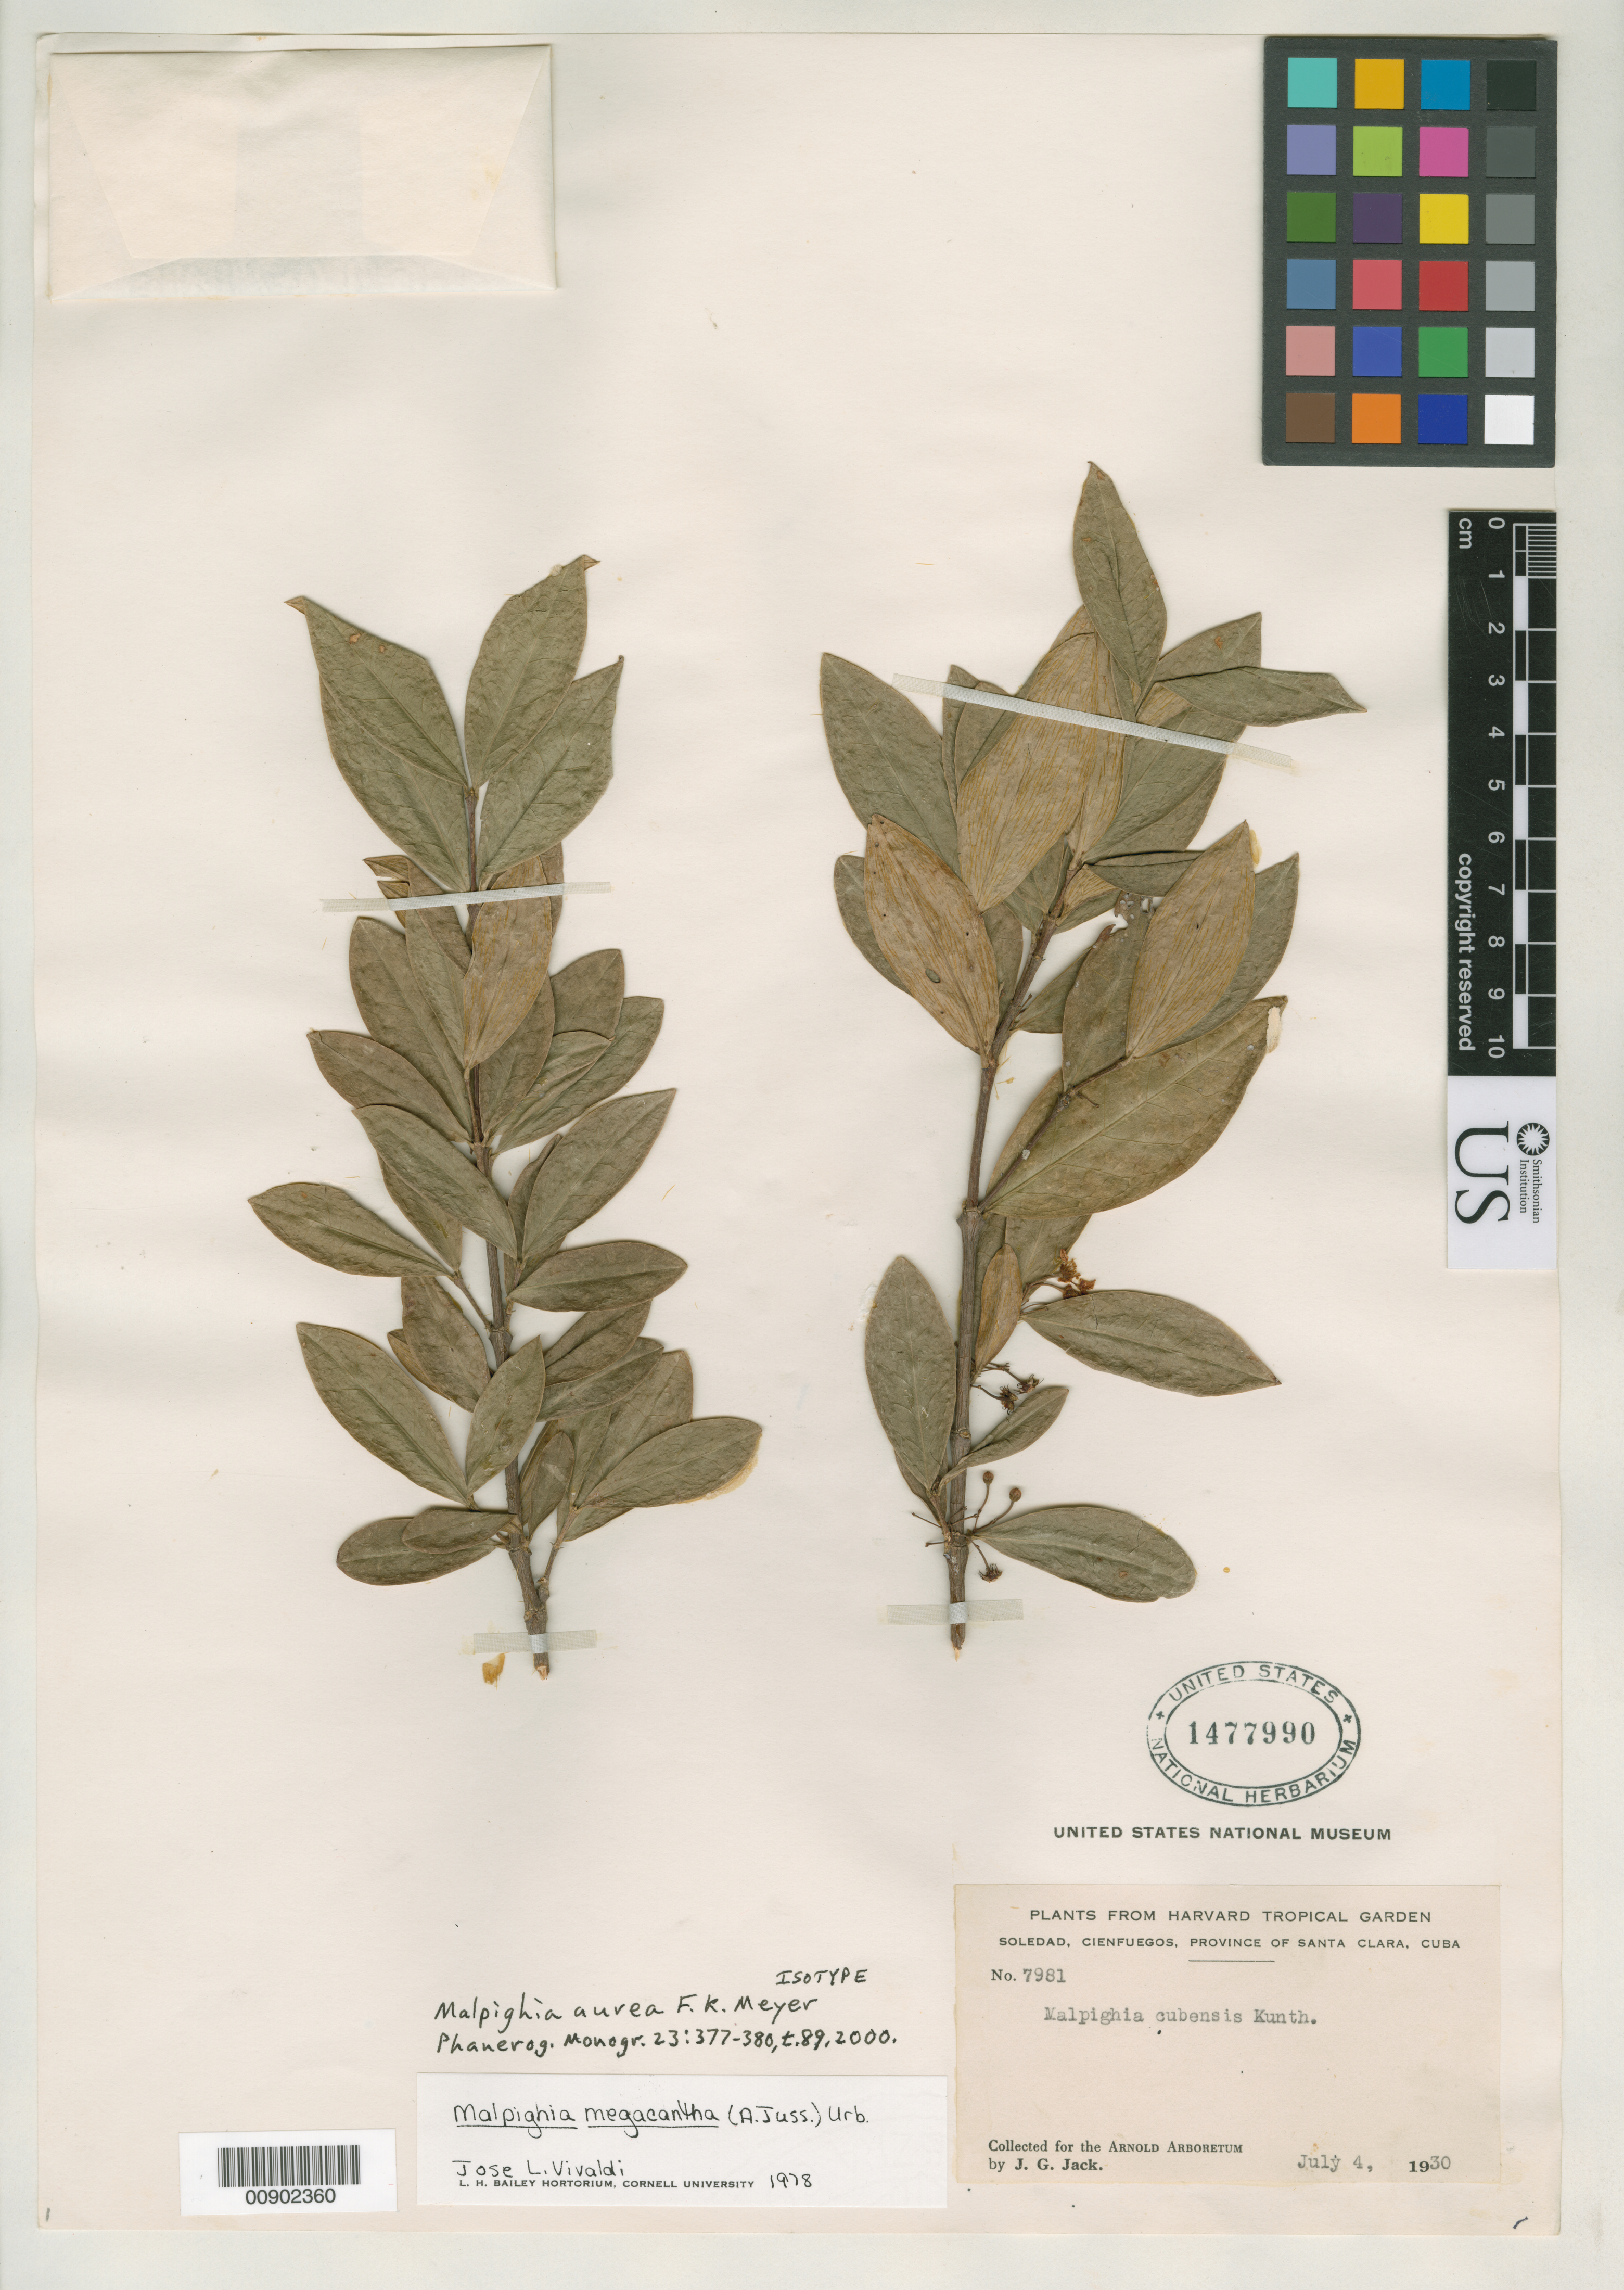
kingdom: Plantae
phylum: Tracheophyta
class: Magnoliopsida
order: Malpighiales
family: Malpighiaceae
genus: Malpighia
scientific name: Malpighia aurea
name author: F.K. Mey.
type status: Isotype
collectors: J. G. Jack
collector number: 7981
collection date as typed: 04 Jul 1930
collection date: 1930-07-04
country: Cuba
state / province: Santa Clara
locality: Soledad, Cienfuegos, Province of Santa Clara.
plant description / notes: Previously annotated by J.L. Vivaldi (1978) as Malpighia megacantha (A. Juss.) Urb.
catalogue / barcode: US 1477990